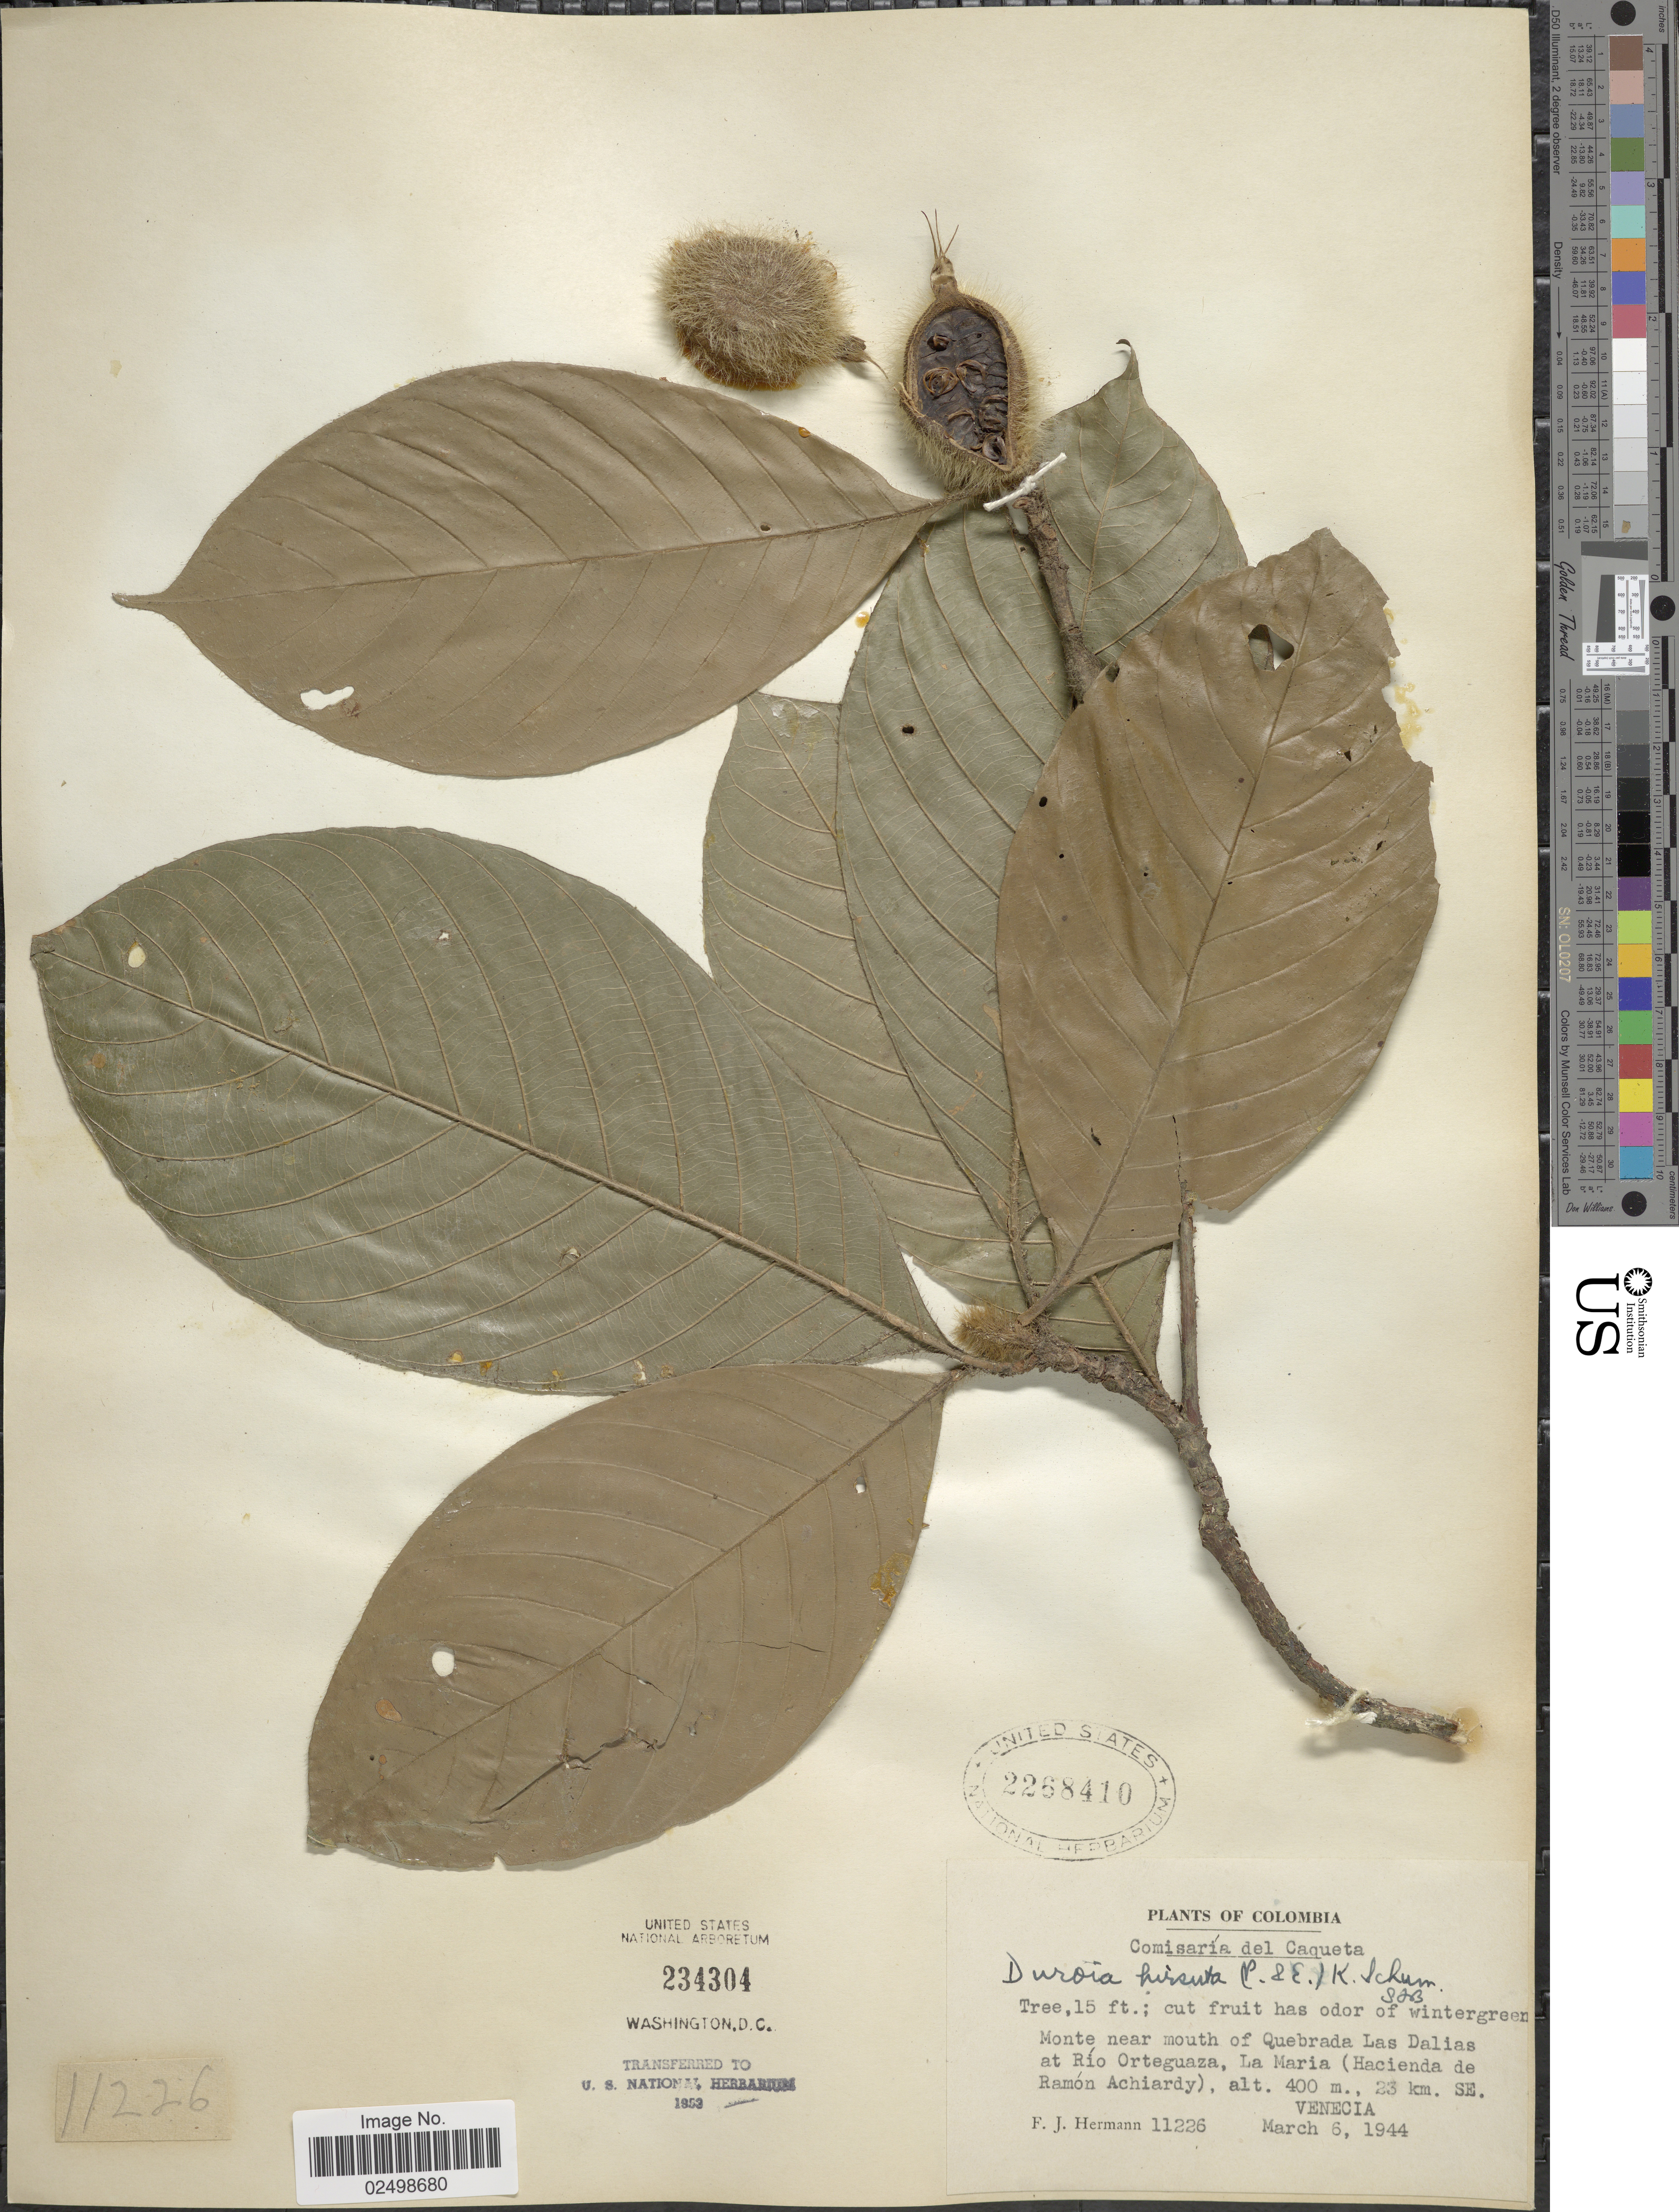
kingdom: Plantae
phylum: Tracheophyta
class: Magnoliopsida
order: Gentianales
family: Rubiaceae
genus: Duroia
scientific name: Duroia hirsuta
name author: (Poepp.) K. Schum.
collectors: F. J. Hermann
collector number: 11226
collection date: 1944-03-06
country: Colombia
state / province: Caquetá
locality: Comisaria del Caqueta. Monte near mouth of Quebrada Las Dalias at Rio Orteguaza, La Maria (Hacienda de Ramon Achiardy), 23 km. SE. Venecia.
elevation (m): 400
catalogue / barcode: US 2268410